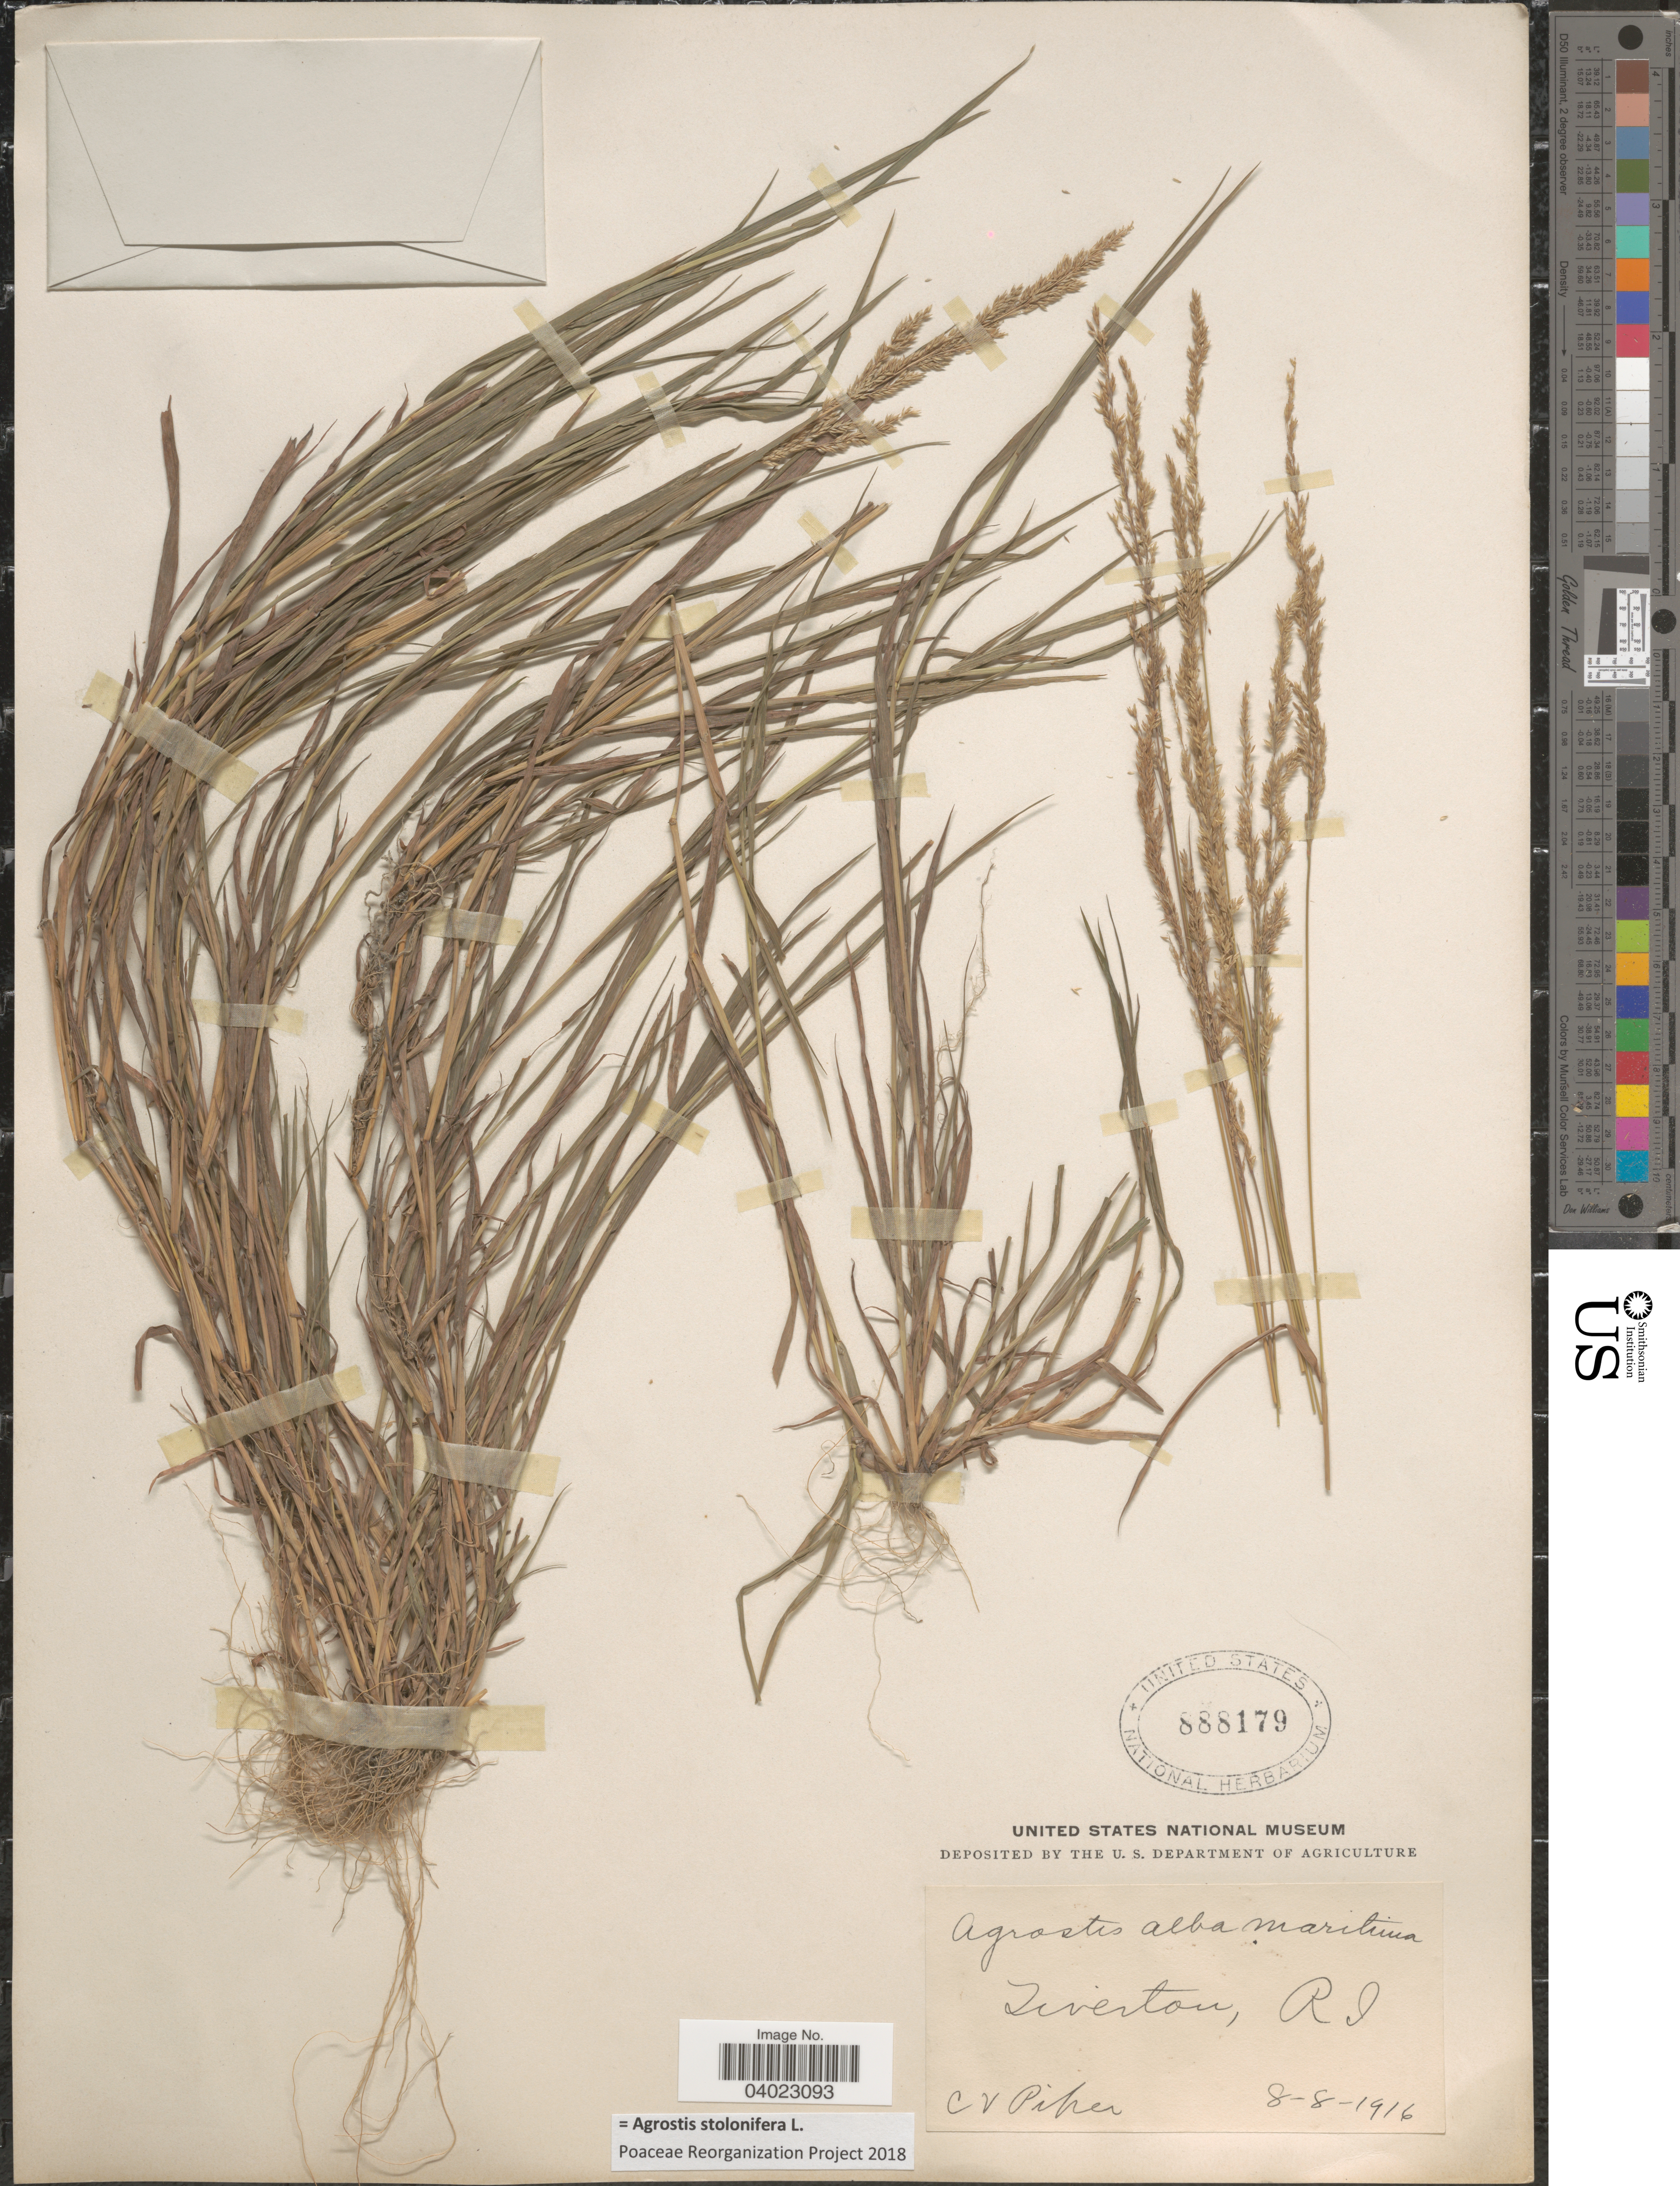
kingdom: Plantae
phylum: Tracheophyta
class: Liliopsida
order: Poales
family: Poaceae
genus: Agrostis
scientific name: Agrostis stolonifera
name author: L.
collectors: C. V. Piper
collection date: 1916-08-08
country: United States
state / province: Rhode Island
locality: Silverton.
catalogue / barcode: US 888179